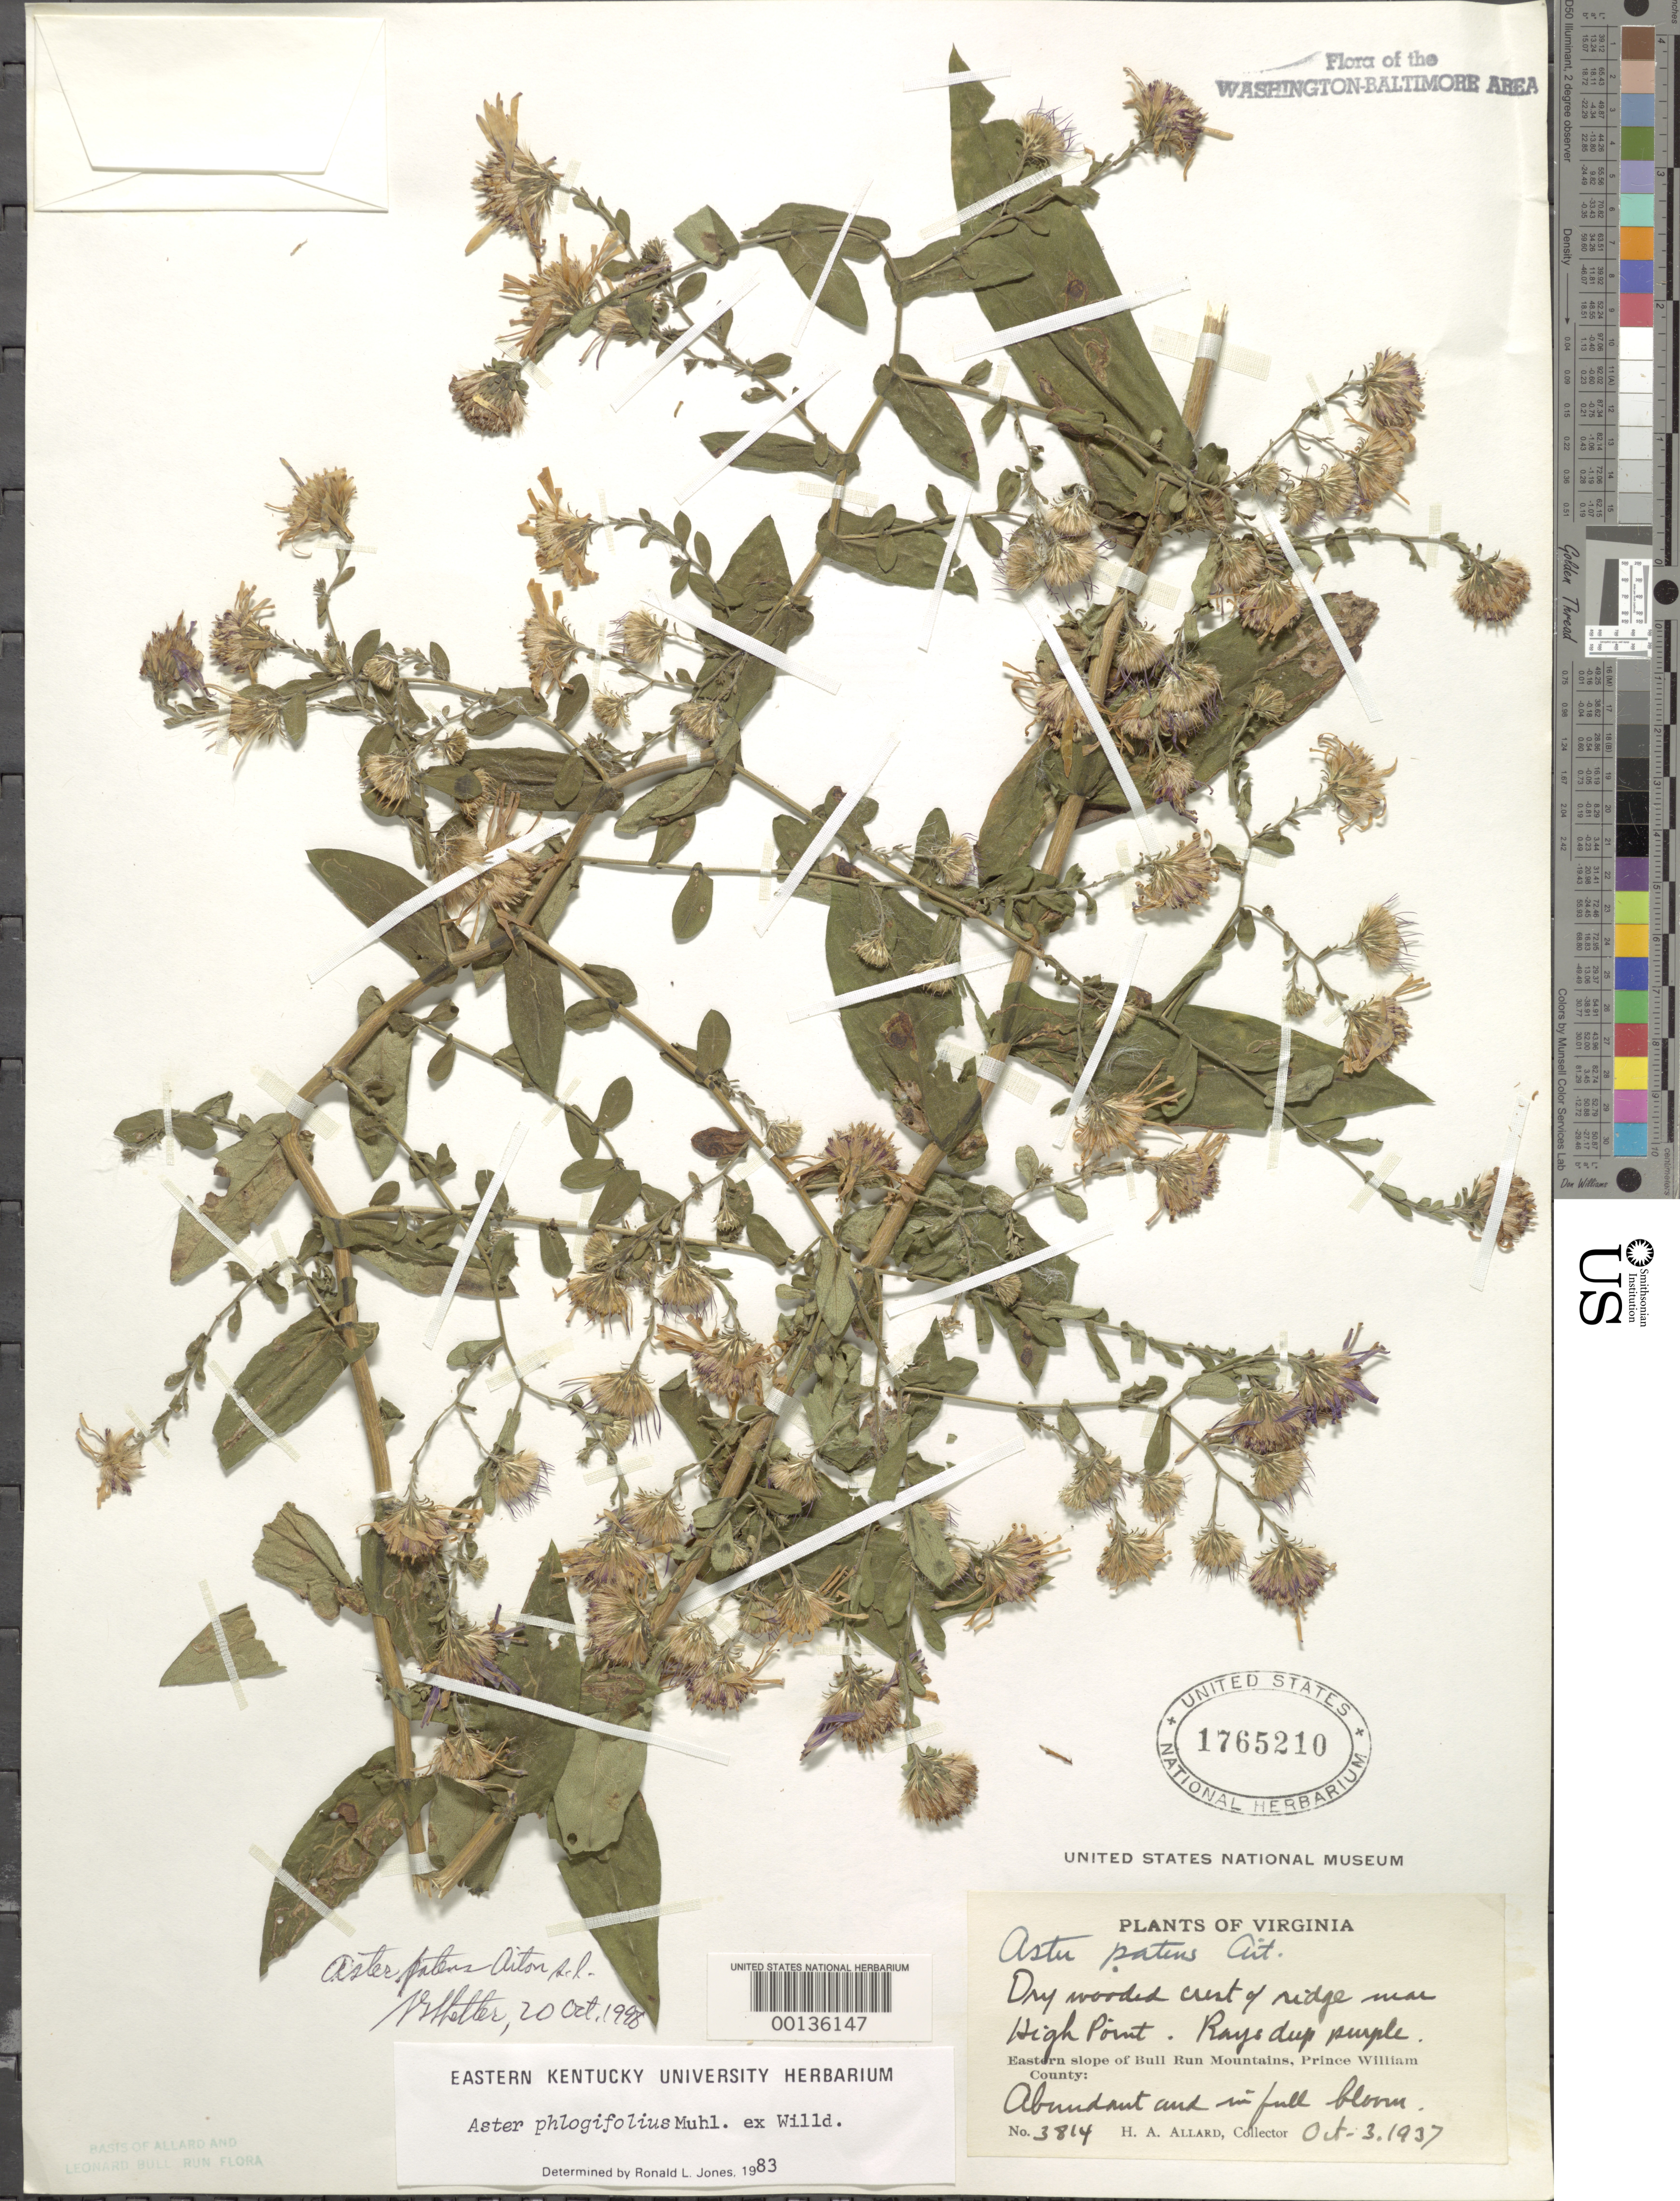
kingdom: Plantae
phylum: Tracheophyta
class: Magnoliopsida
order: Asterales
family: Asteraceae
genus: Symphyotrichum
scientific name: Symphyotrichum phlogifolium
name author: (Muhl. ex Willd.) G.L. Nesom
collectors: H. A. Allard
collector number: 3814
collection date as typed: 03 Oct 1937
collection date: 1937-10-03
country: United States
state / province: Virginia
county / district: Prince William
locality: High Point vicinity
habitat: Wood ridge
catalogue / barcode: US 1765210